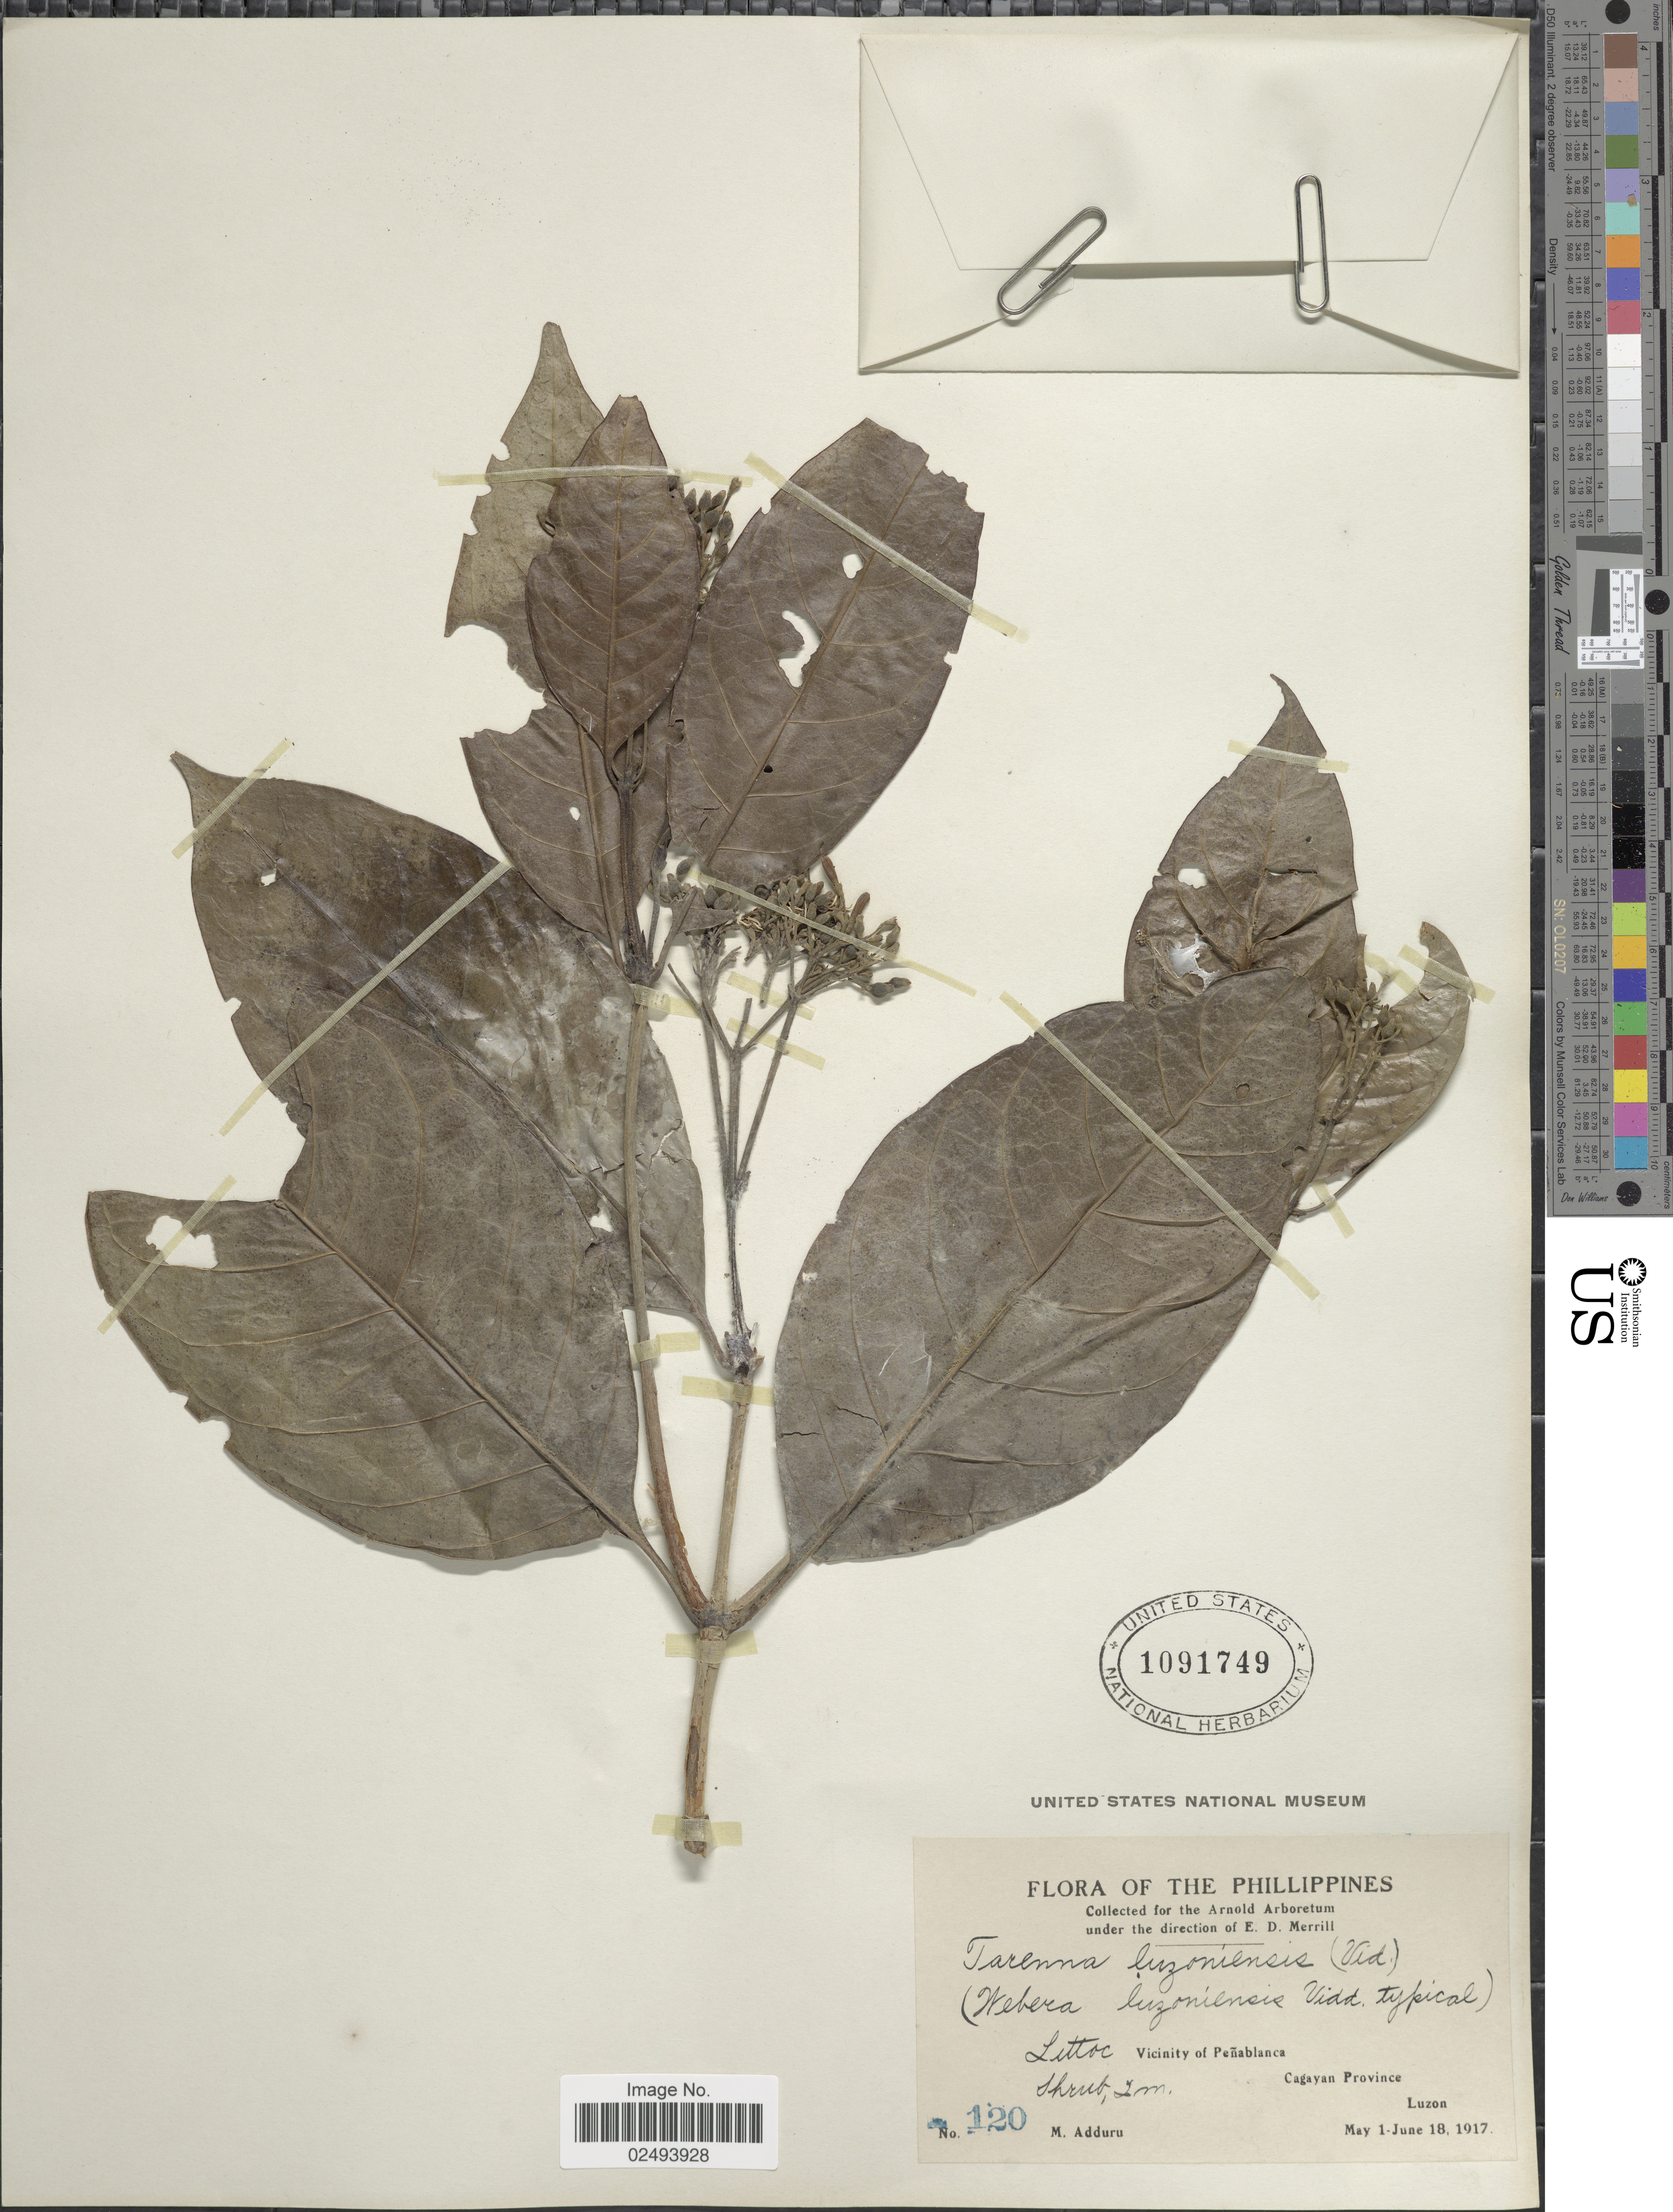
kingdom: Plantae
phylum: Tracheophyta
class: Magnoliopsida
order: Gentianales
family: Rubiaceae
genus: Tarenna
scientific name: Tarenna luzoniensis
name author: (S. Vidal) Bremek.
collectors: M. Adduru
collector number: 120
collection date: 1917-05-01/1917-06-18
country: Philippines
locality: Littoc. Vicinity of Penablanca. Cagayan Province. Luzon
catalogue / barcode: US 1091749